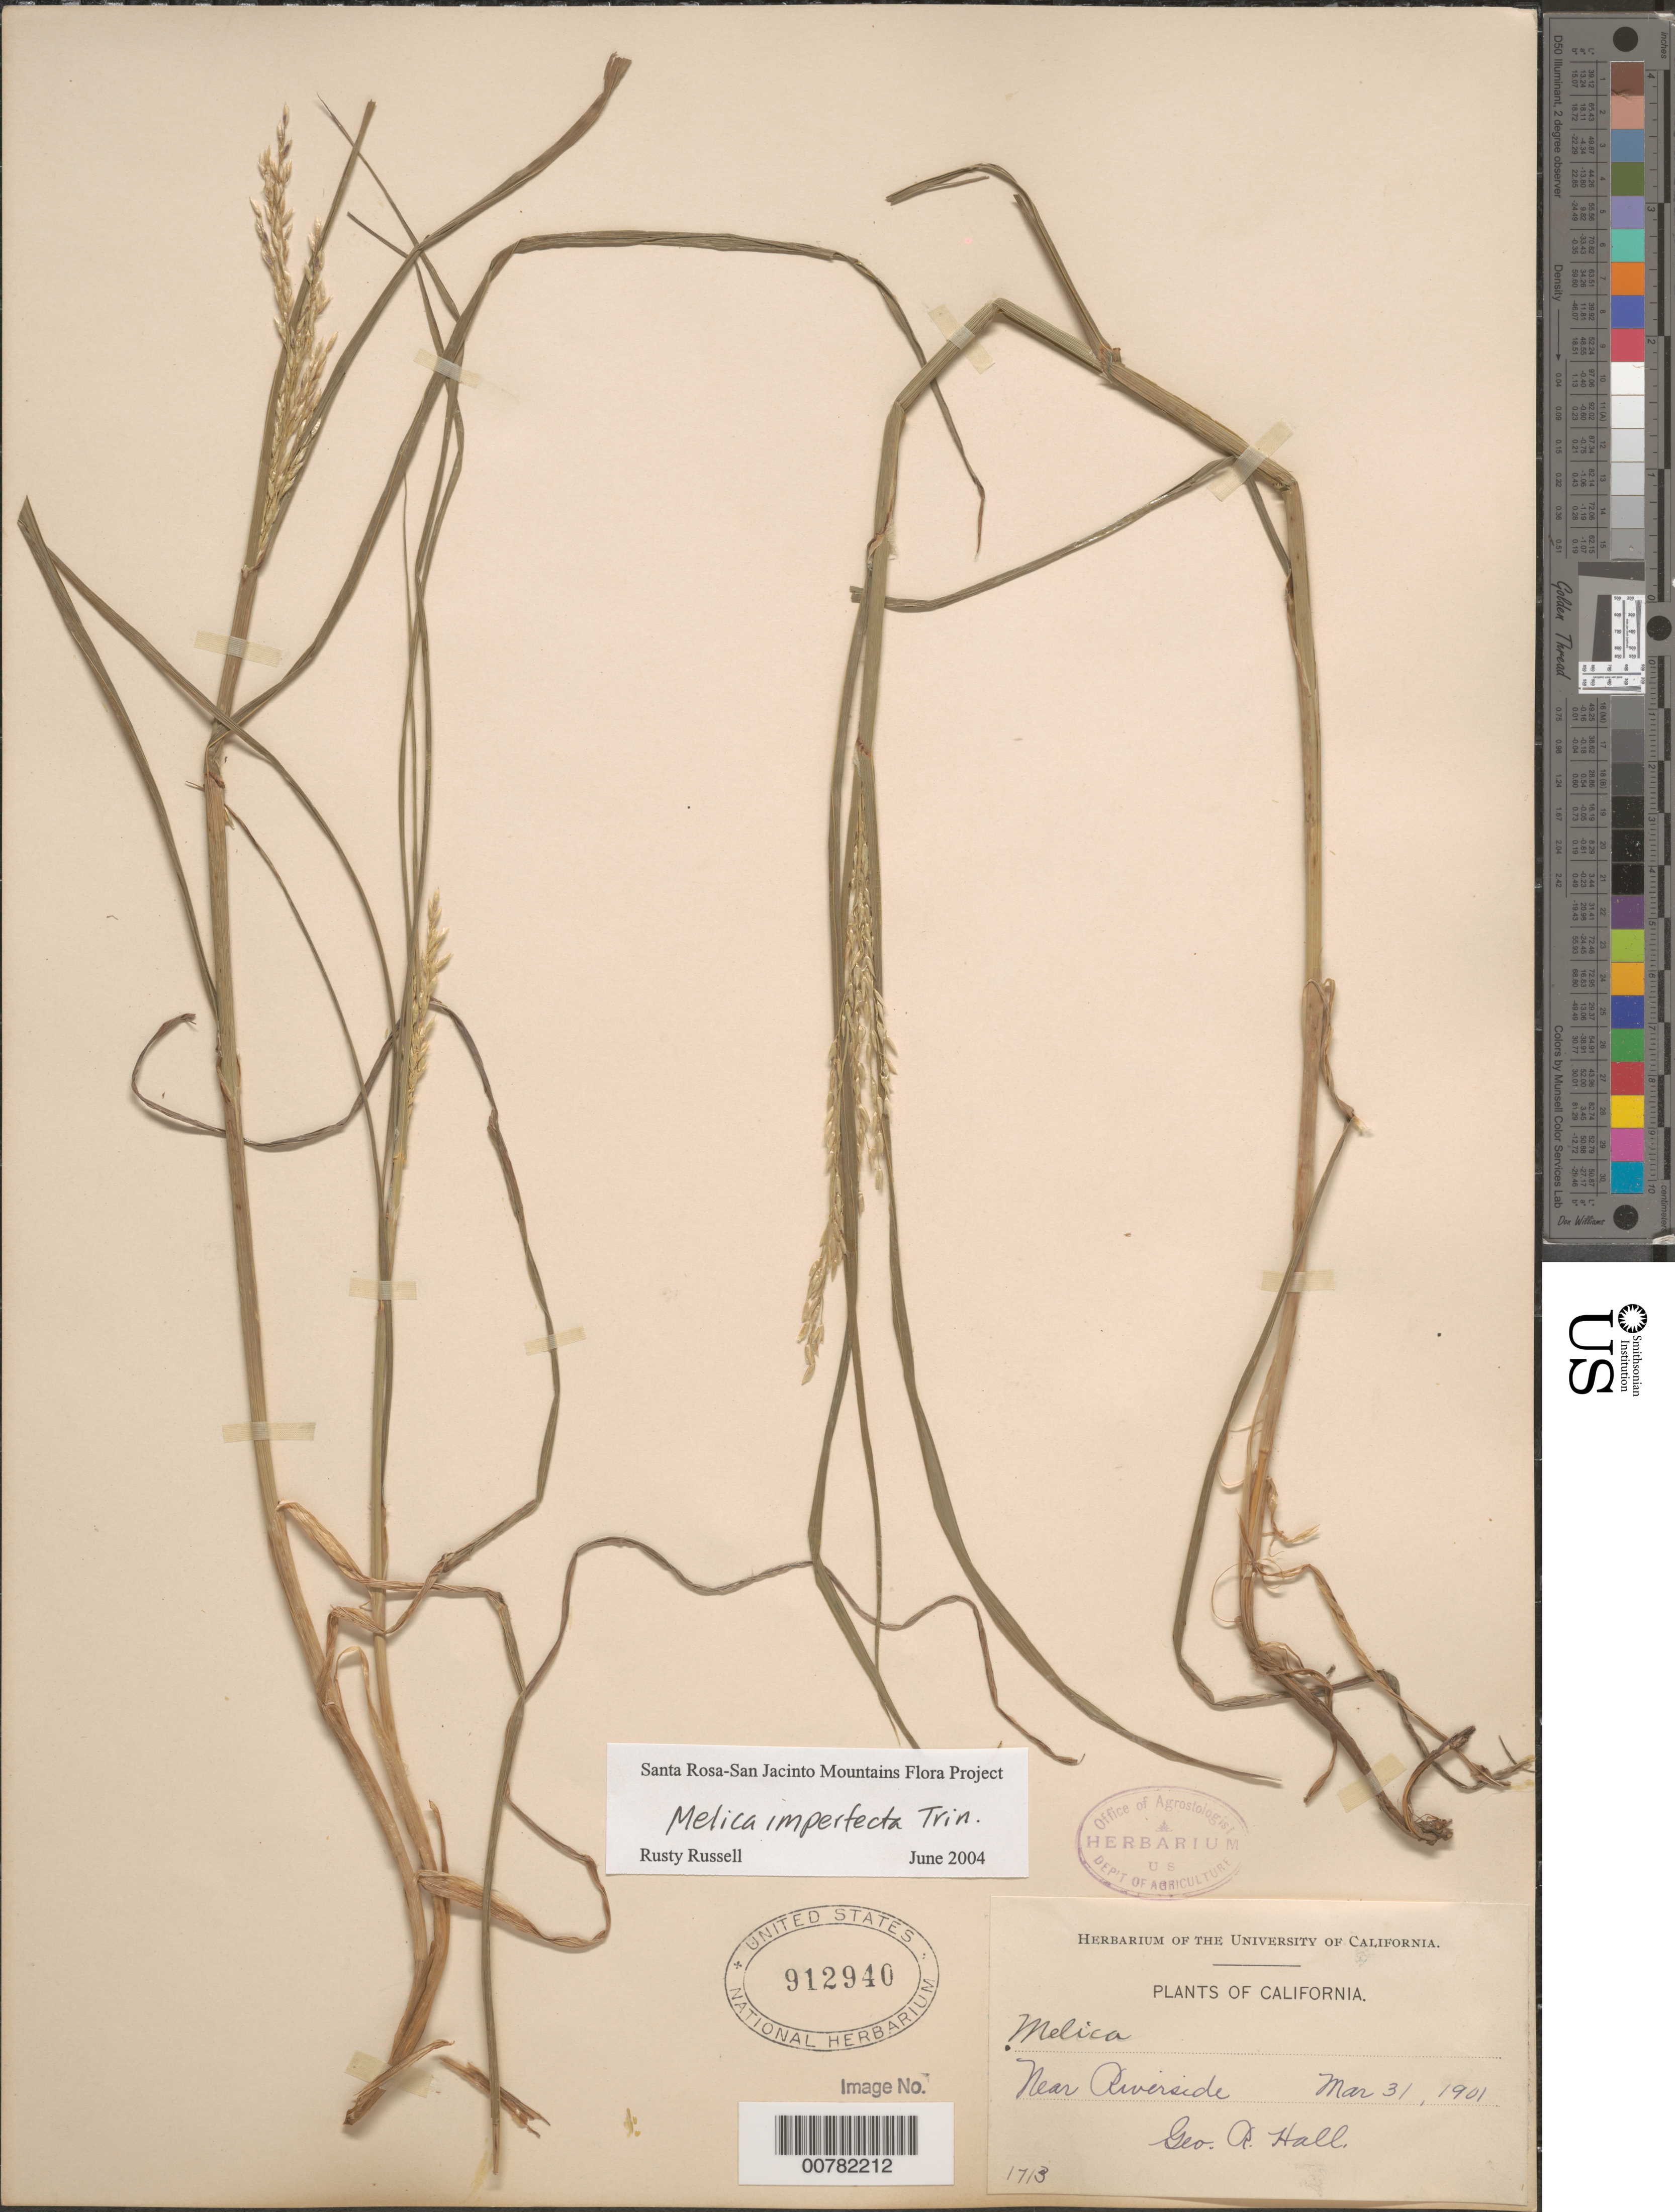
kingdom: Plantae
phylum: Tracheophyta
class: Liliopsida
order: Poales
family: Poaceae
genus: Melica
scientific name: Melica imperfecta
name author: Trin.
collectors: G. Hall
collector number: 1713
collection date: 1901-03-31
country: United States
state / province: California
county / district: Riverside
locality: Near Riverside.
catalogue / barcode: US 912940